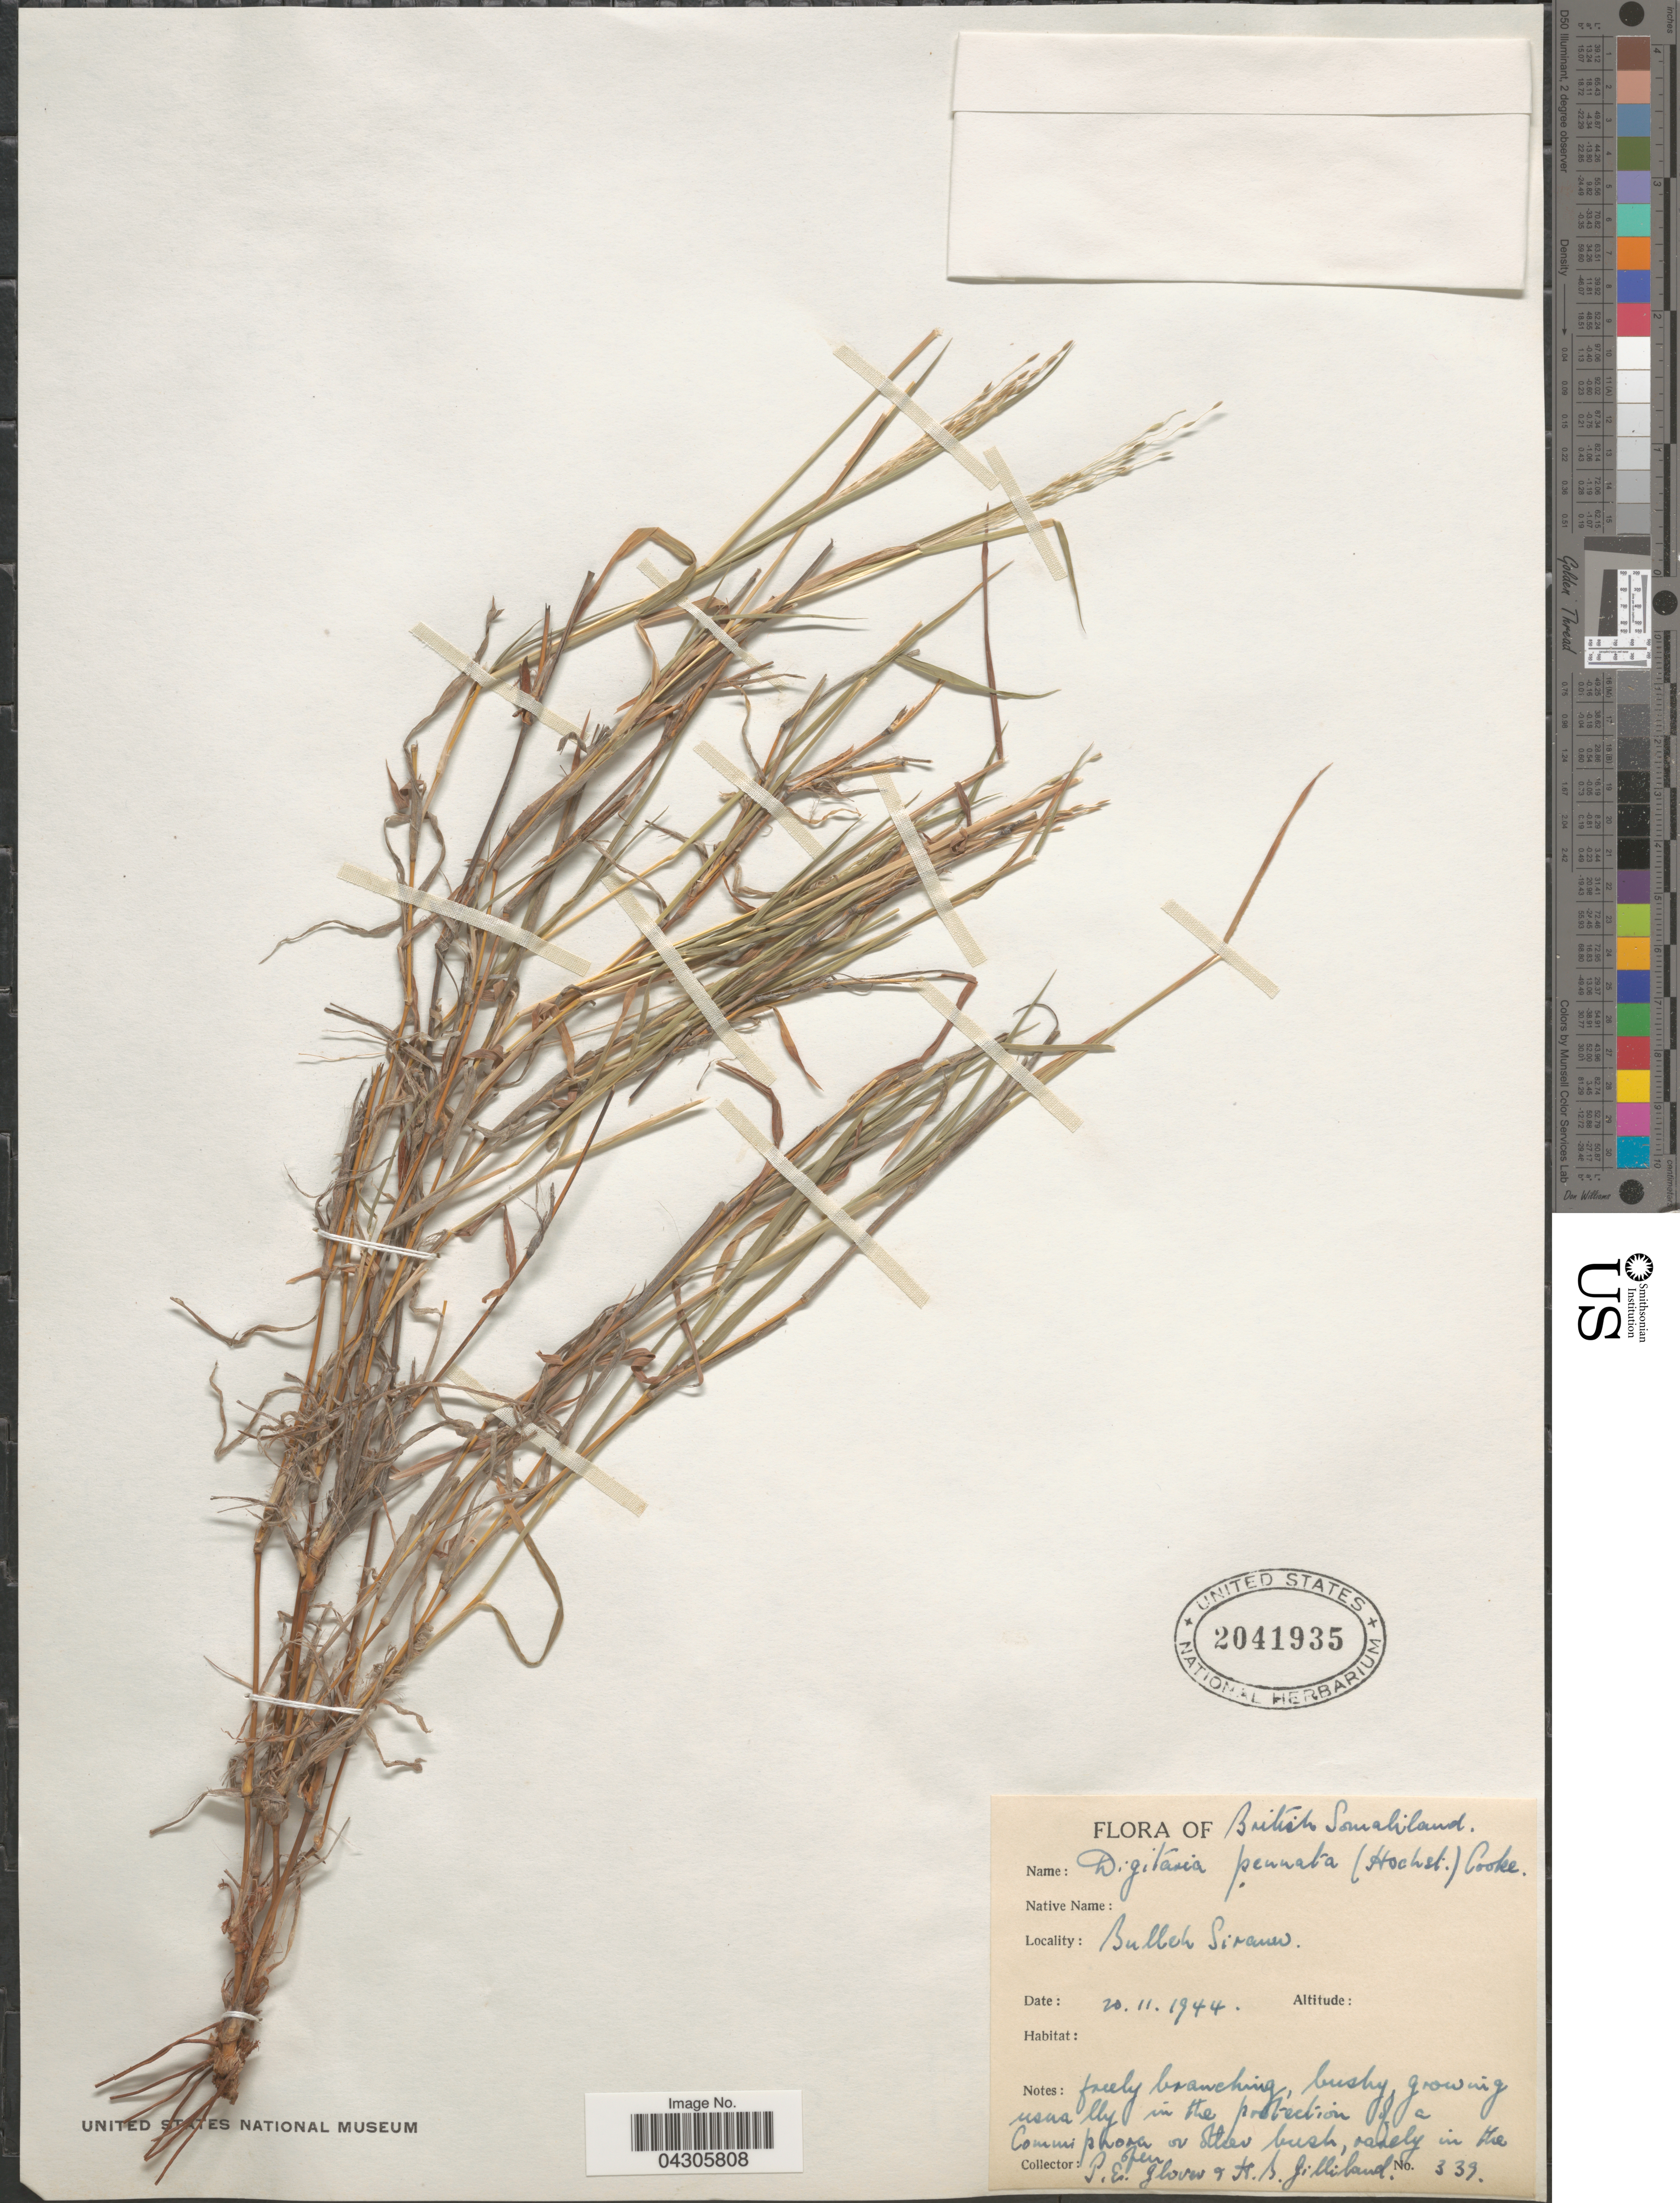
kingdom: Plantae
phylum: Tracheophyta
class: Liliopsida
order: Poales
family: Poaceae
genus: Digitaria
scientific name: Digitaria pennata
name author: (Hochst.) T. Cooke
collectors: P. Glover & H. Gilliland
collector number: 339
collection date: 1944-11-20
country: Somalia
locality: British Somaliland. Bulleh Sirann.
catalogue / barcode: US 2041935